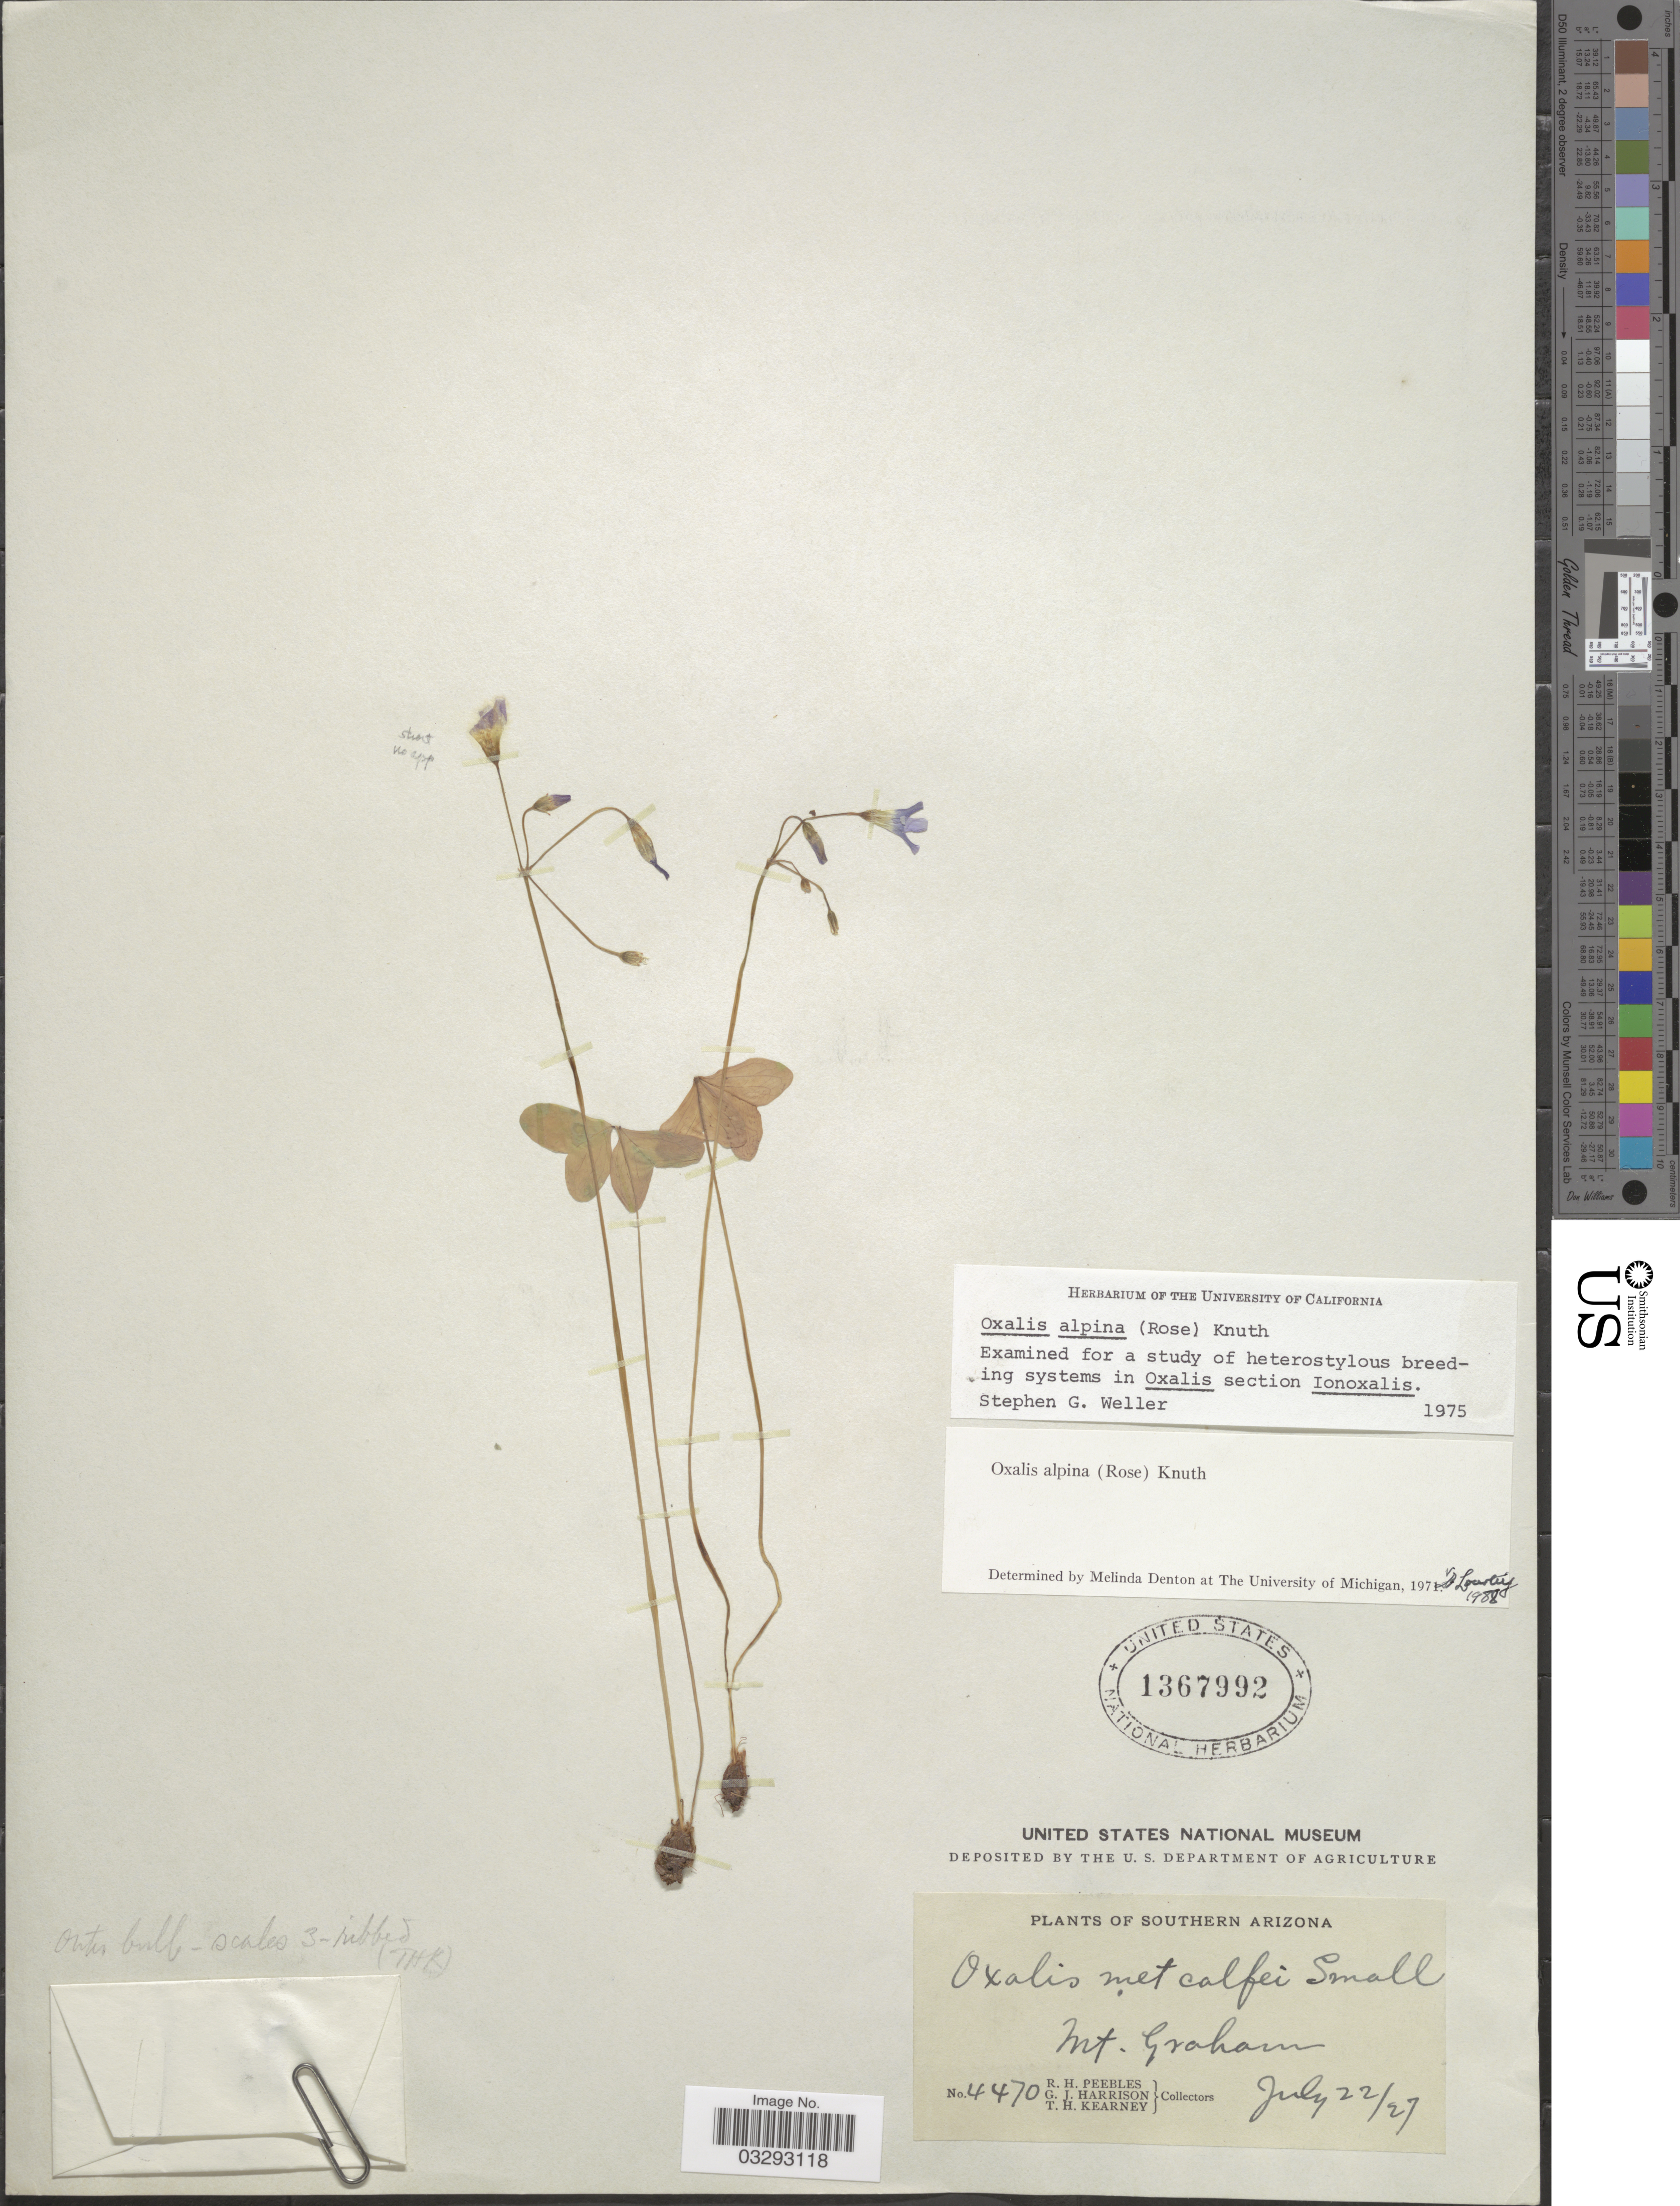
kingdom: Plantae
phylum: Tracheophyta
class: Magnoliopsida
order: Oxalidales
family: Oxalidaceae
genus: Oxalis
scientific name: Oxalis alpina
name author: (Rose) R. Knuth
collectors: R. H. Peebles, G. J. Harrison & T. H. Kearney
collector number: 4470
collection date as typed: Transcribed d/m/y: 22/7/27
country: United States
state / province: Arizona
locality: Southern Arizona. Mt. Graham.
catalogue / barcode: US 1367992